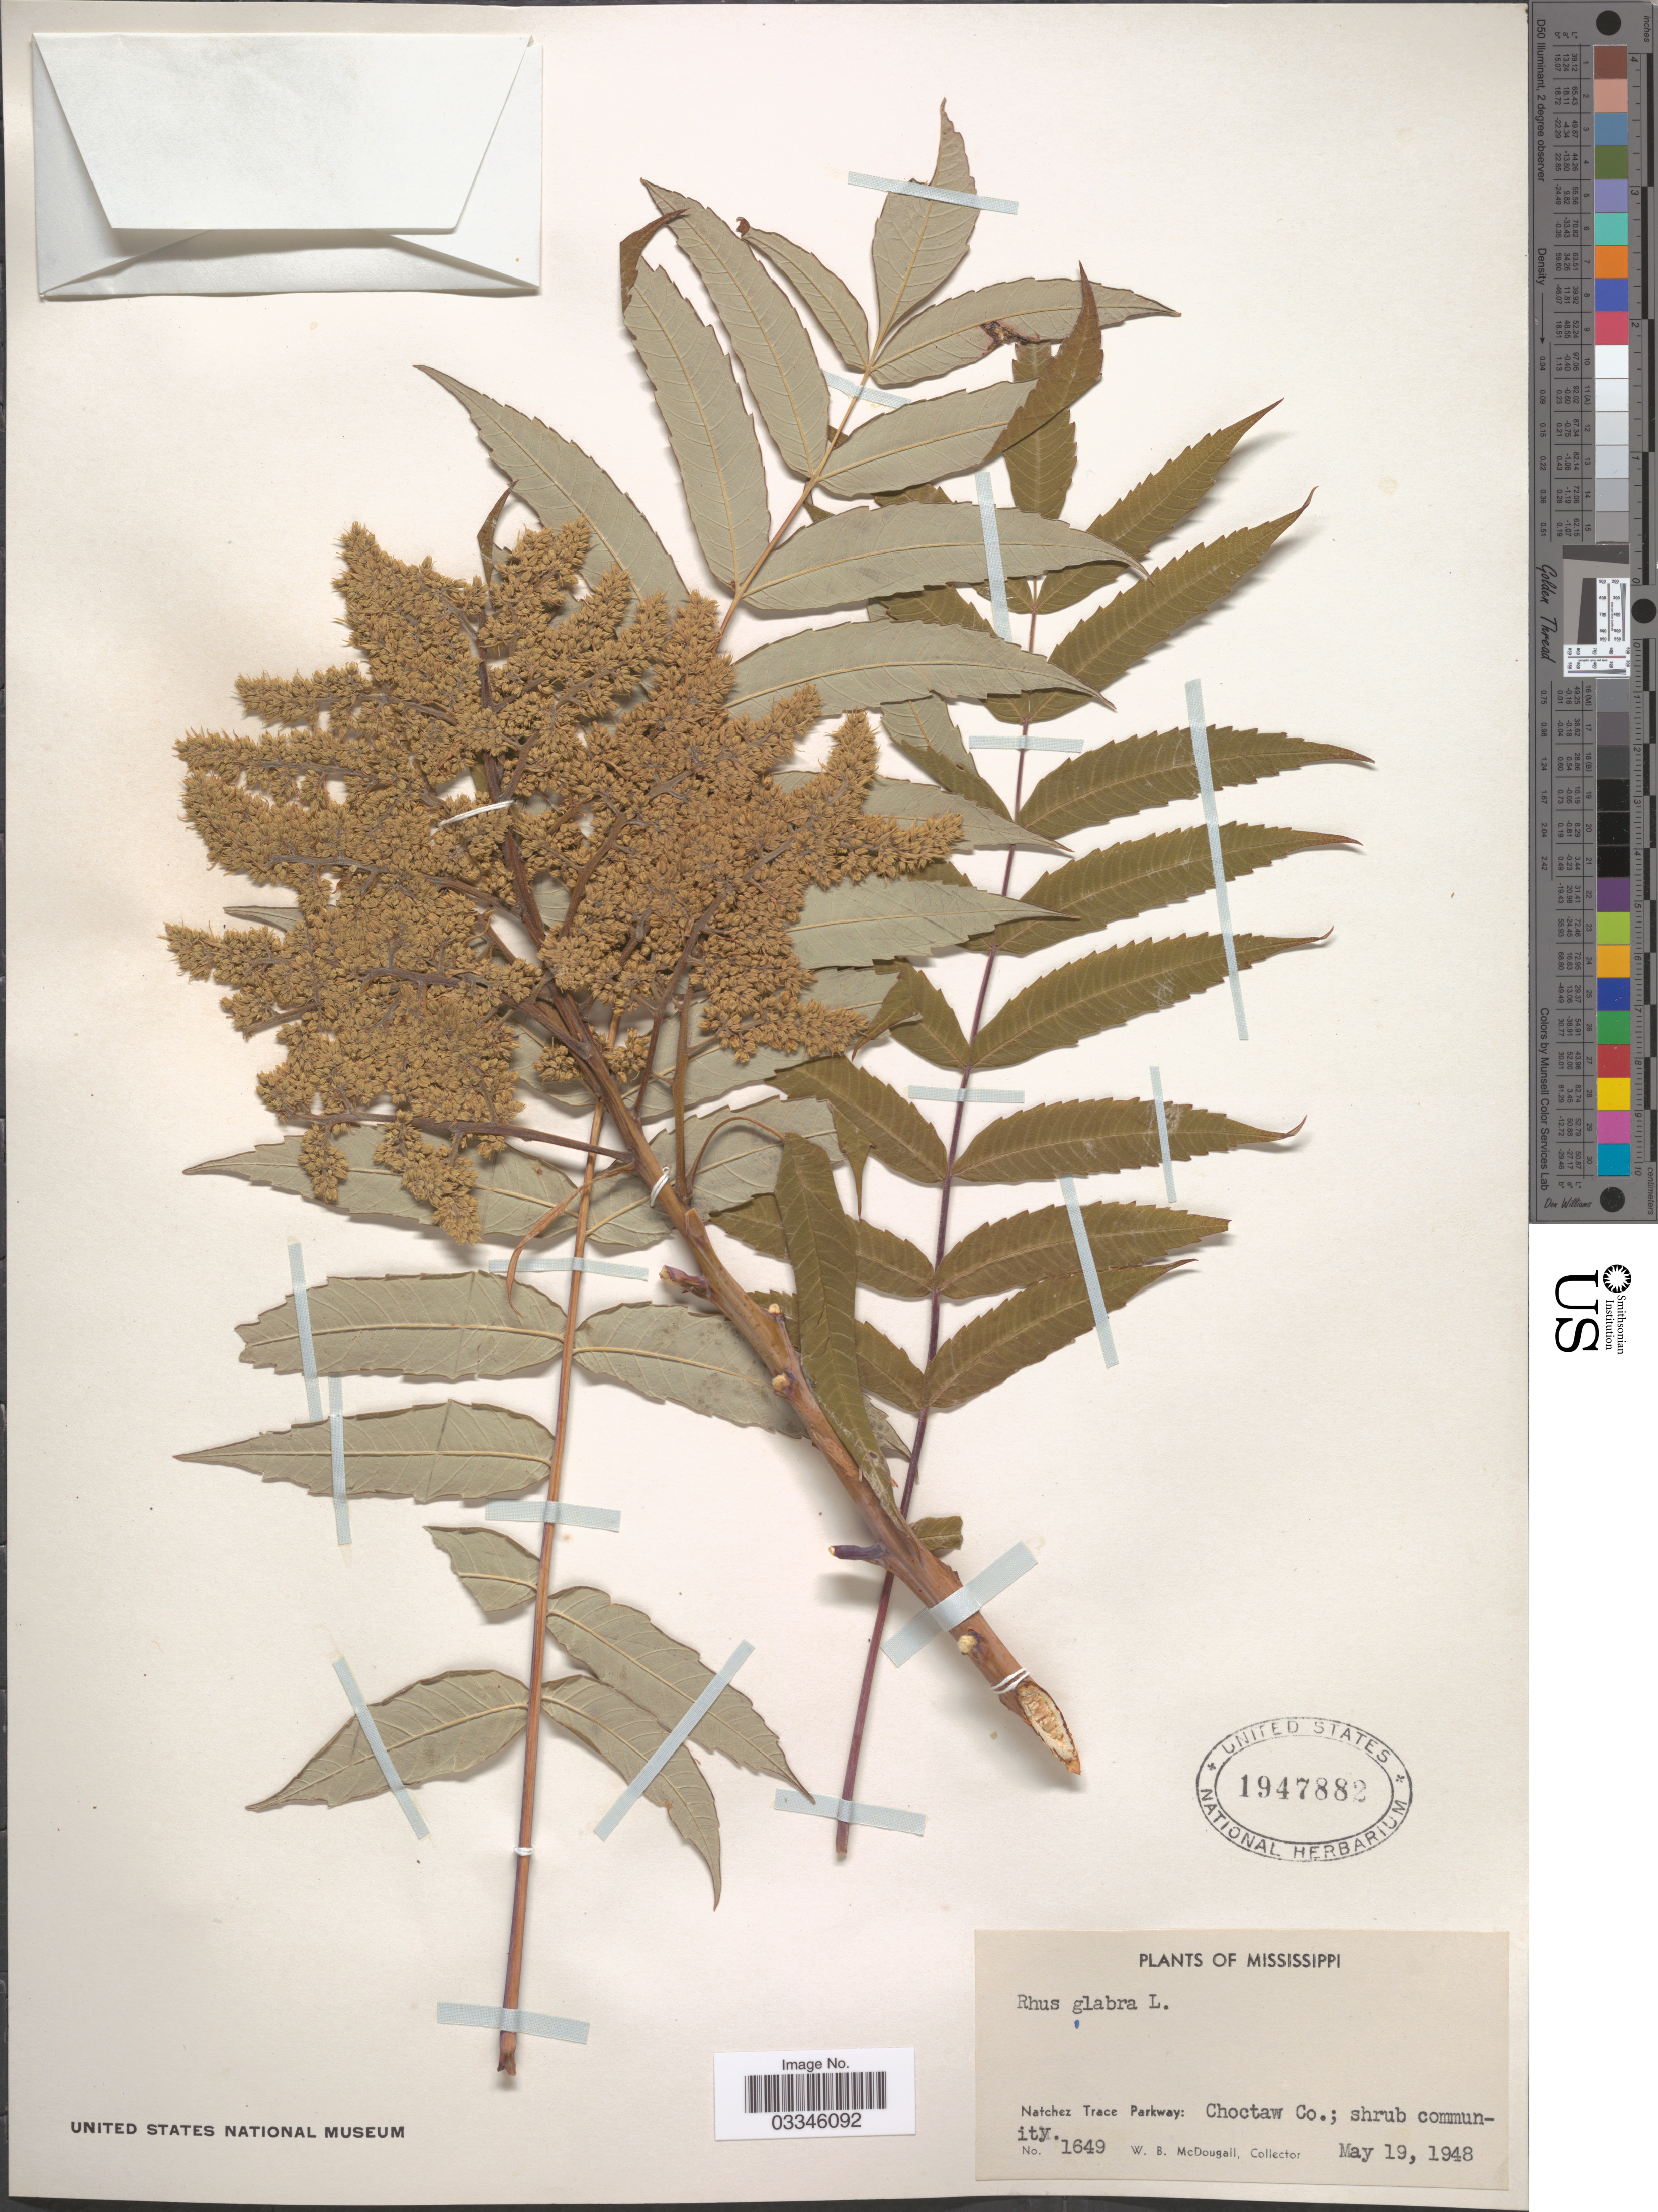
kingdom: Plantae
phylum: Tracheophyta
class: Magnoliopsida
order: Sapindales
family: Anacardiaceae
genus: Rhus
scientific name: Rhus glabra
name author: L.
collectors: W. B. McDougall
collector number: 1649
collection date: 1948-05-19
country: United States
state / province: Mississippi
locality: Natchez Trace Parkway: Choctaw Co.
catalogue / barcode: US 1947882